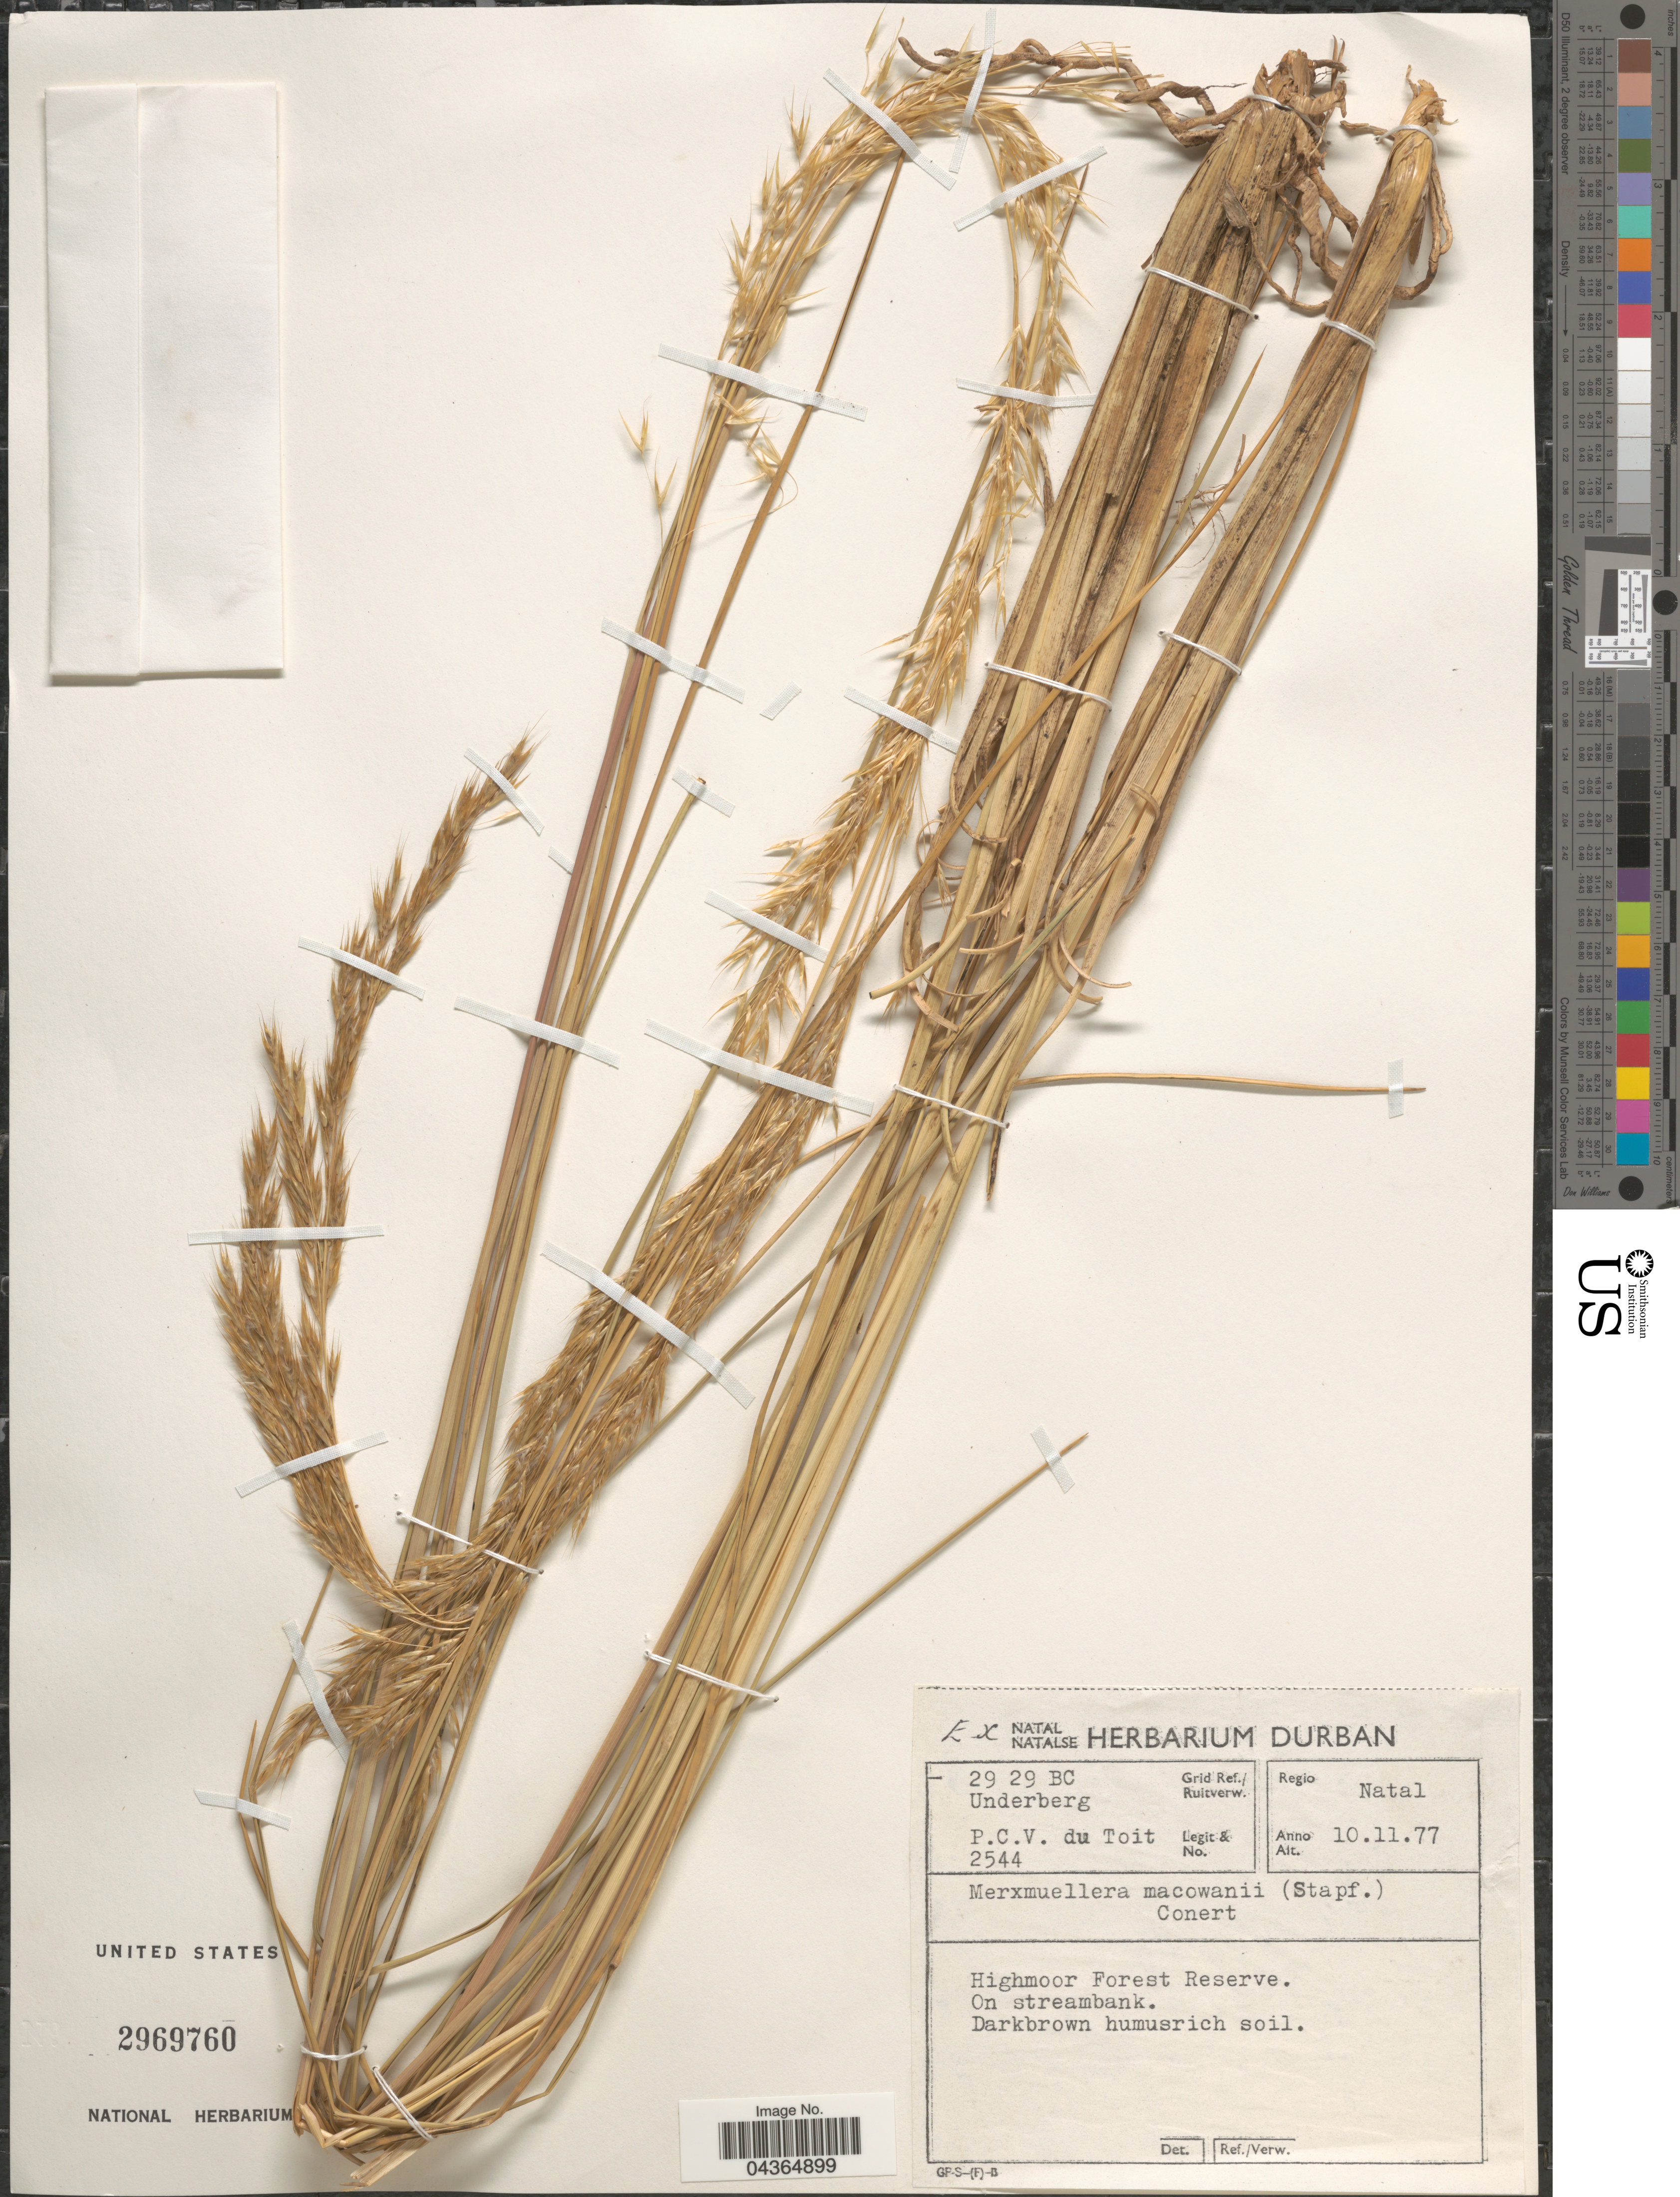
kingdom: Plantae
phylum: Tracheophyta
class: Liliopsida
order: Poales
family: Poaceae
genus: Merxmuellera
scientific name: Merxmuellera macowanii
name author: (Stapf) Conert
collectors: P. Du Toit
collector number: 2544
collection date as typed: Transcribed d/m/y: 10/11/77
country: South Africa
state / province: KwaZulu-Natal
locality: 29 29 BC Underberg Grid Ref./Ruitverw. Regio Natal. Highmoor Forest Reserve.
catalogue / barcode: US 2969760